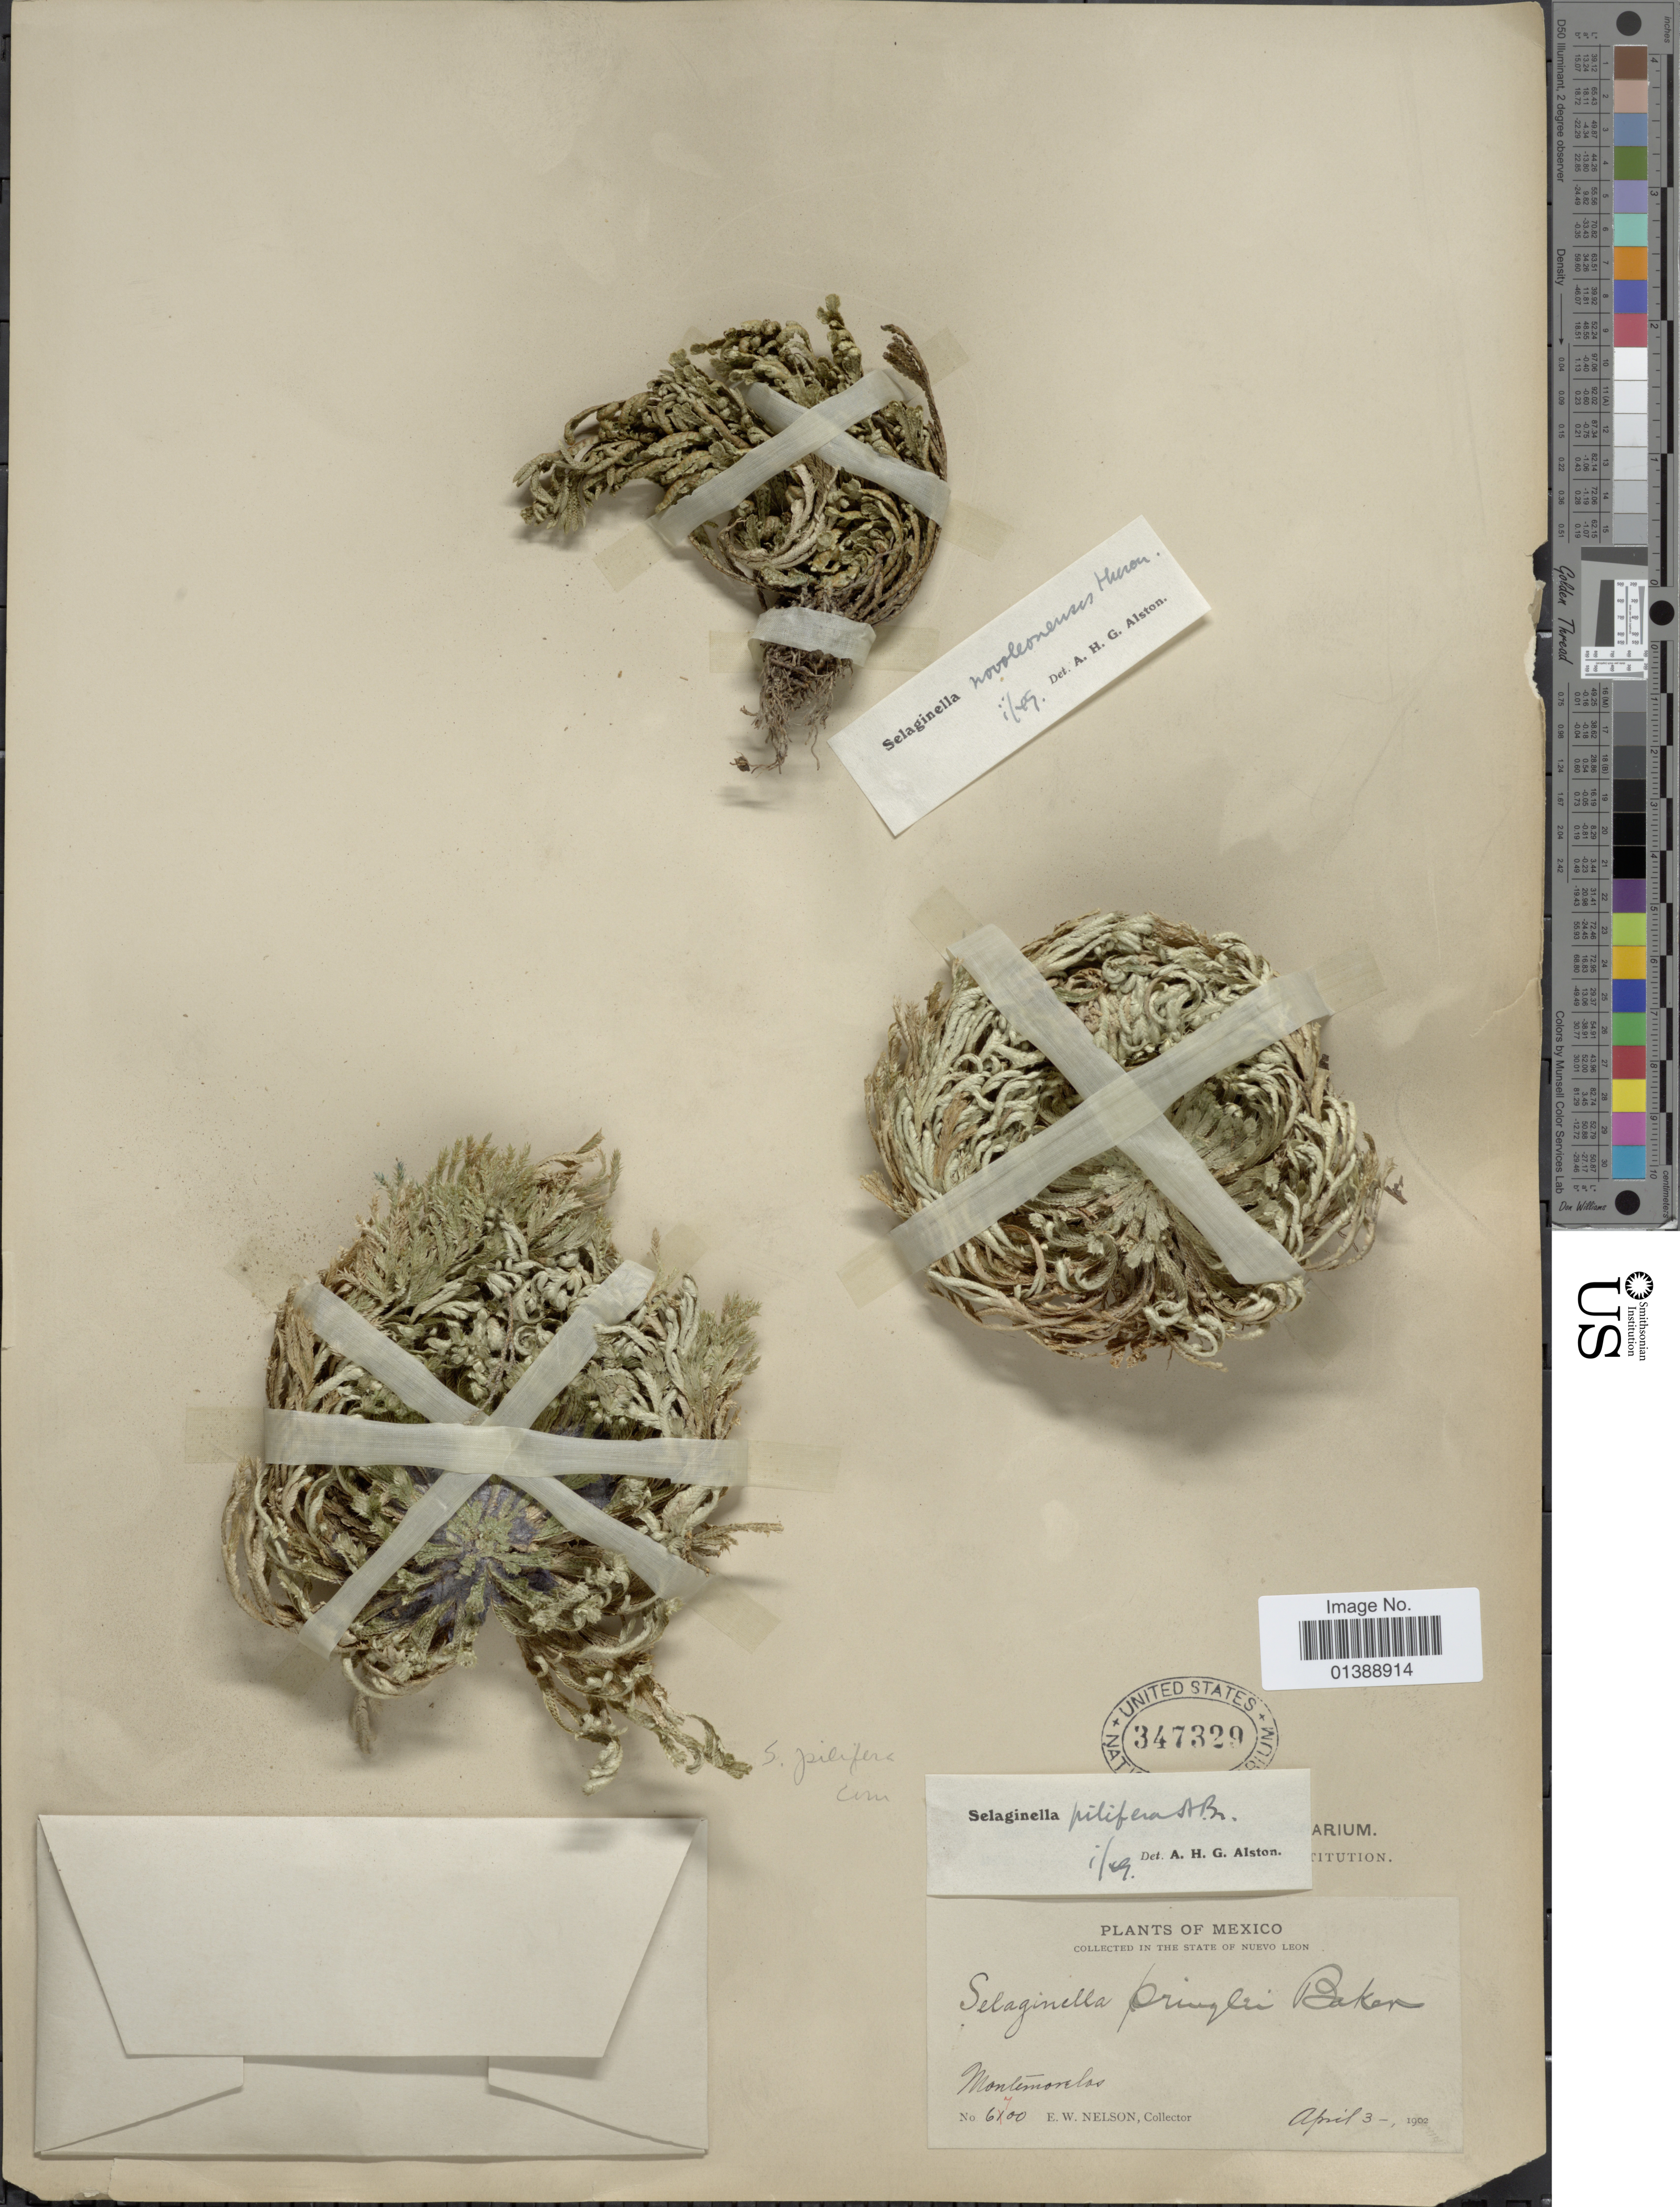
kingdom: Plantae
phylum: Tracheophyta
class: Lycopodiopsida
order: Selaginellales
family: Selaginellaceae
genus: Selaginella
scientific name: Selaginella pilifera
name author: A. Braun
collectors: E. W. Nelson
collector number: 6700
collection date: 1902-04-03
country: Mexico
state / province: Nuevo León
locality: In the State of Nuevo Leon, Montemorelos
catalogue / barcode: US 347329